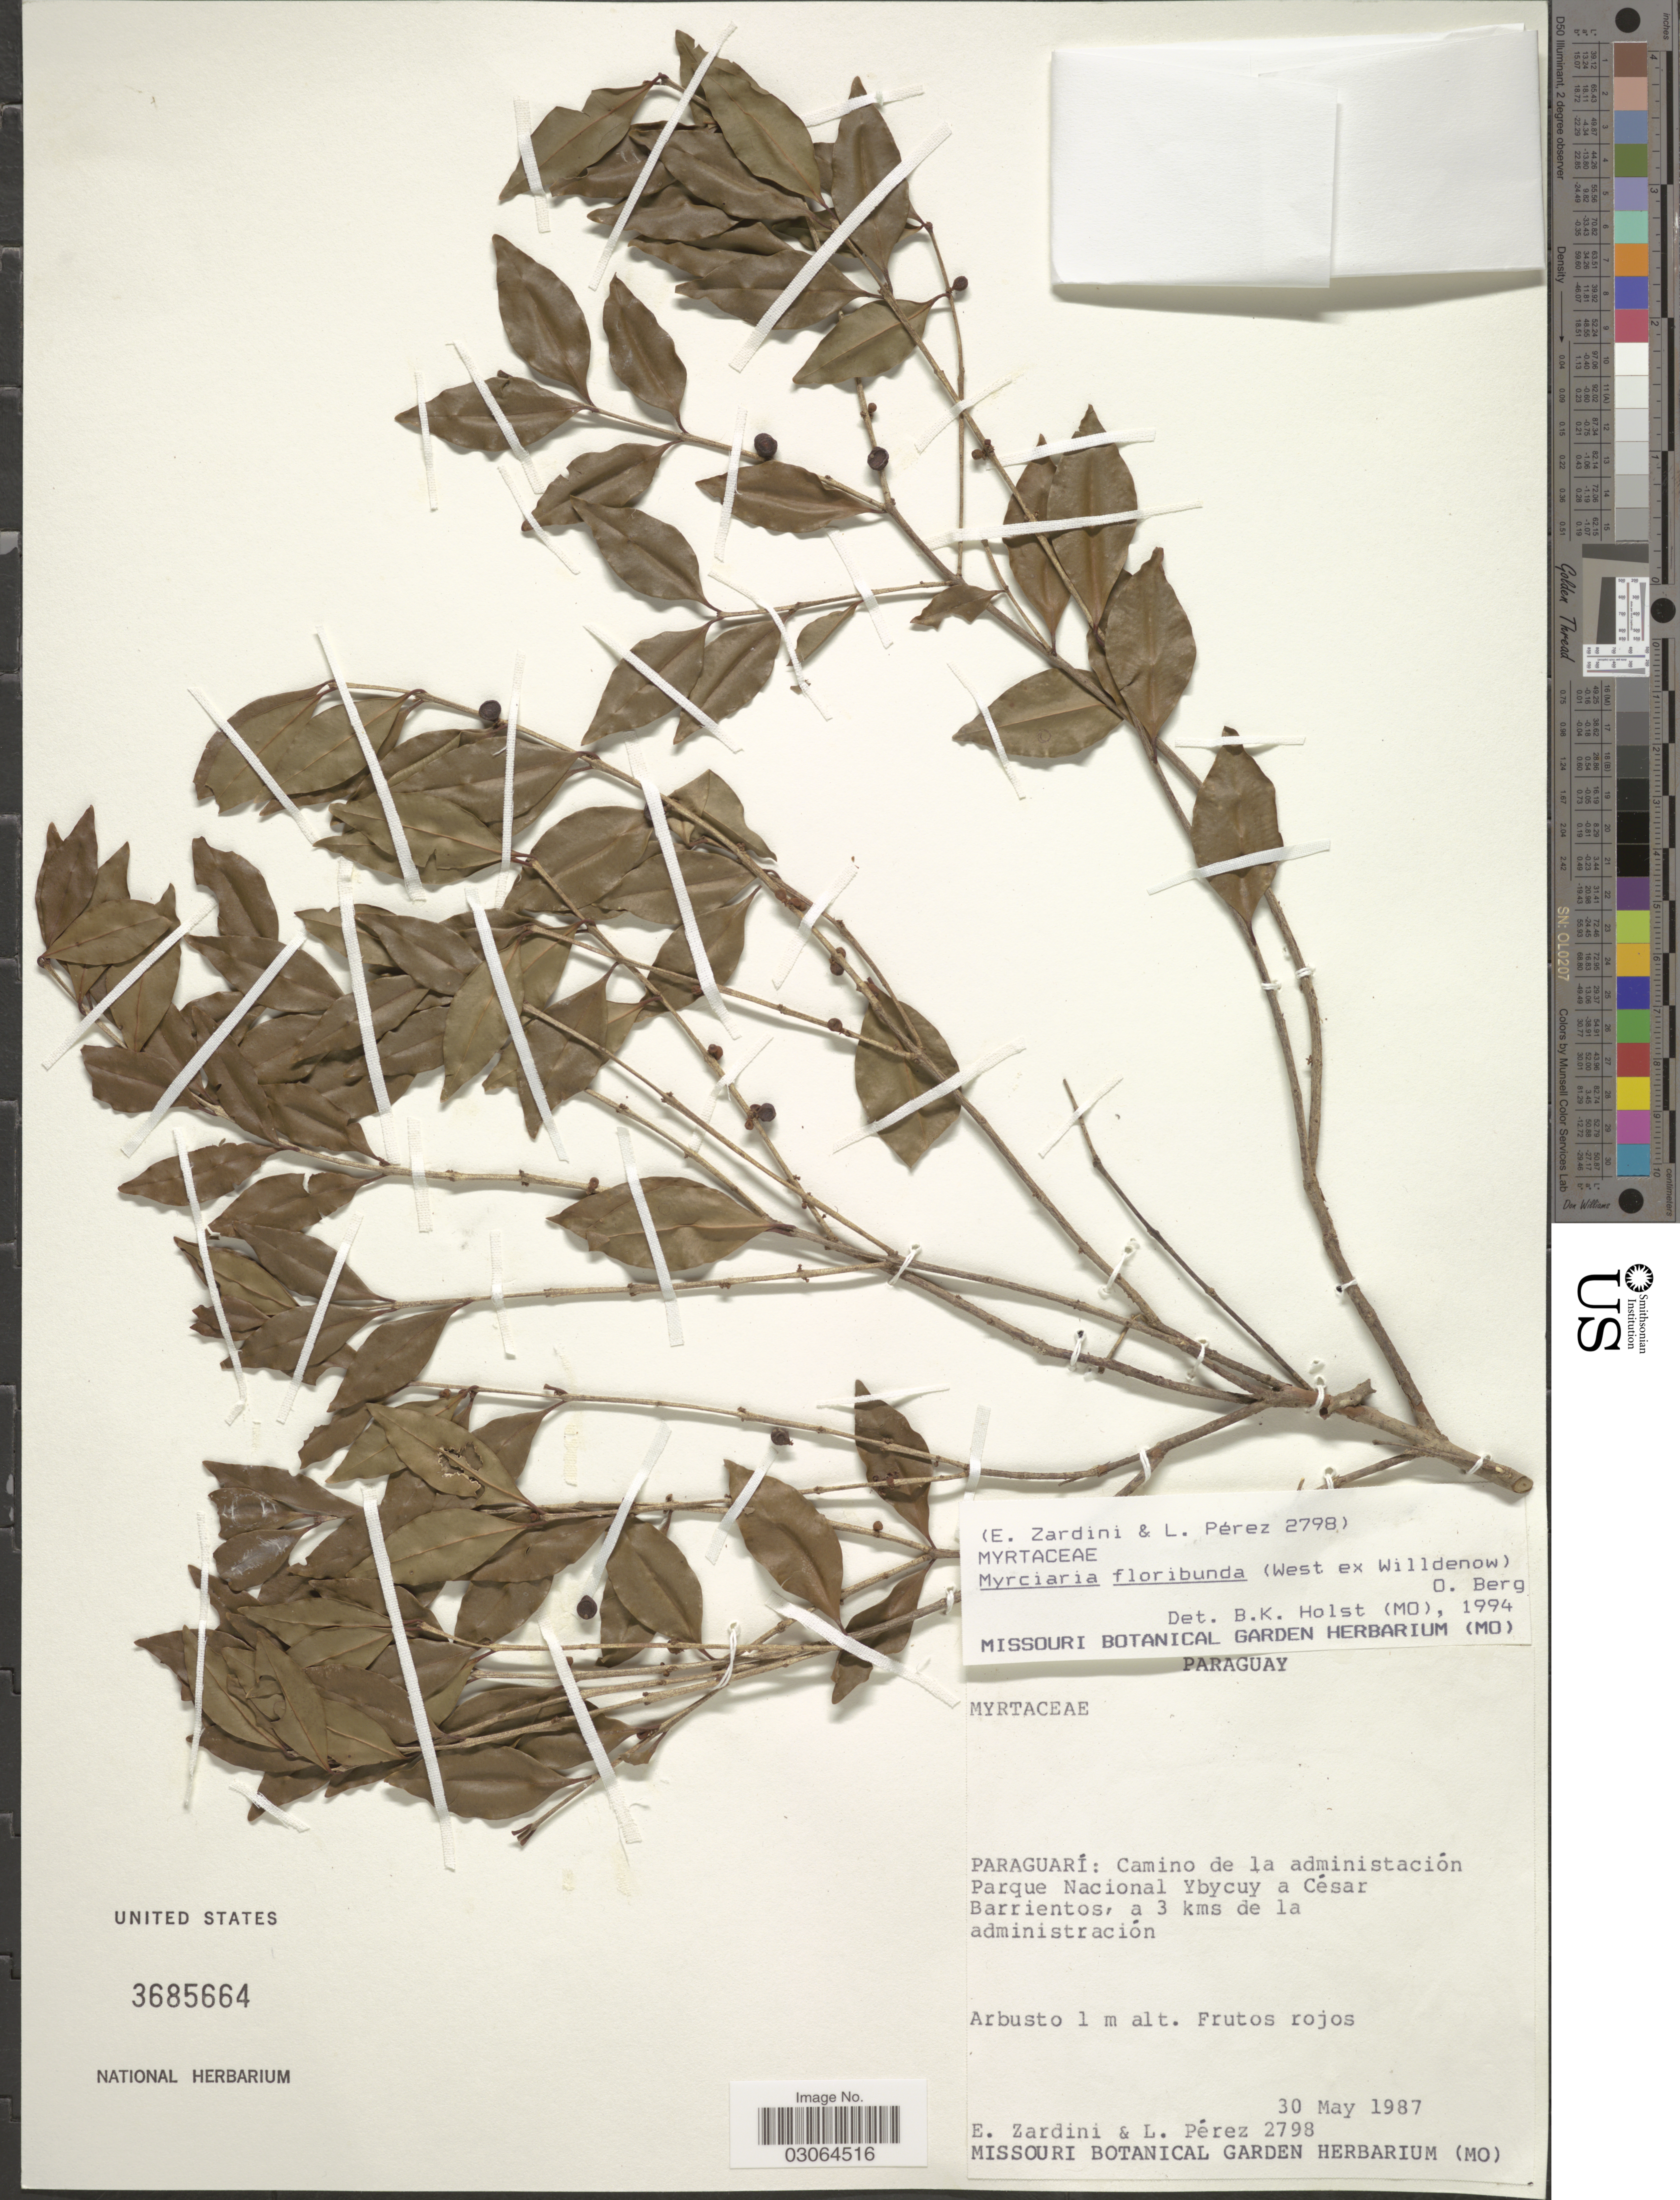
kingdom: Plantae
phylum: Tracheophyta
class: Magnoliopsida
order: Myrtales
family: Myrtaceae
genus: Myrciaria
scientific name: Myrciaria floribunda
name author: (H. West ex Willd.) O. Berg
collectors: E. Zardini & L. Pérez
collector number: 2798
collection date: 1987-05-30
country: Paraguay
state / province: Paraguari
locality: Camino de la administación, Parque Nacional Ybycuy a César Barrientos, a 3 kms de la administración.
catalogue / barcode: US 3685664